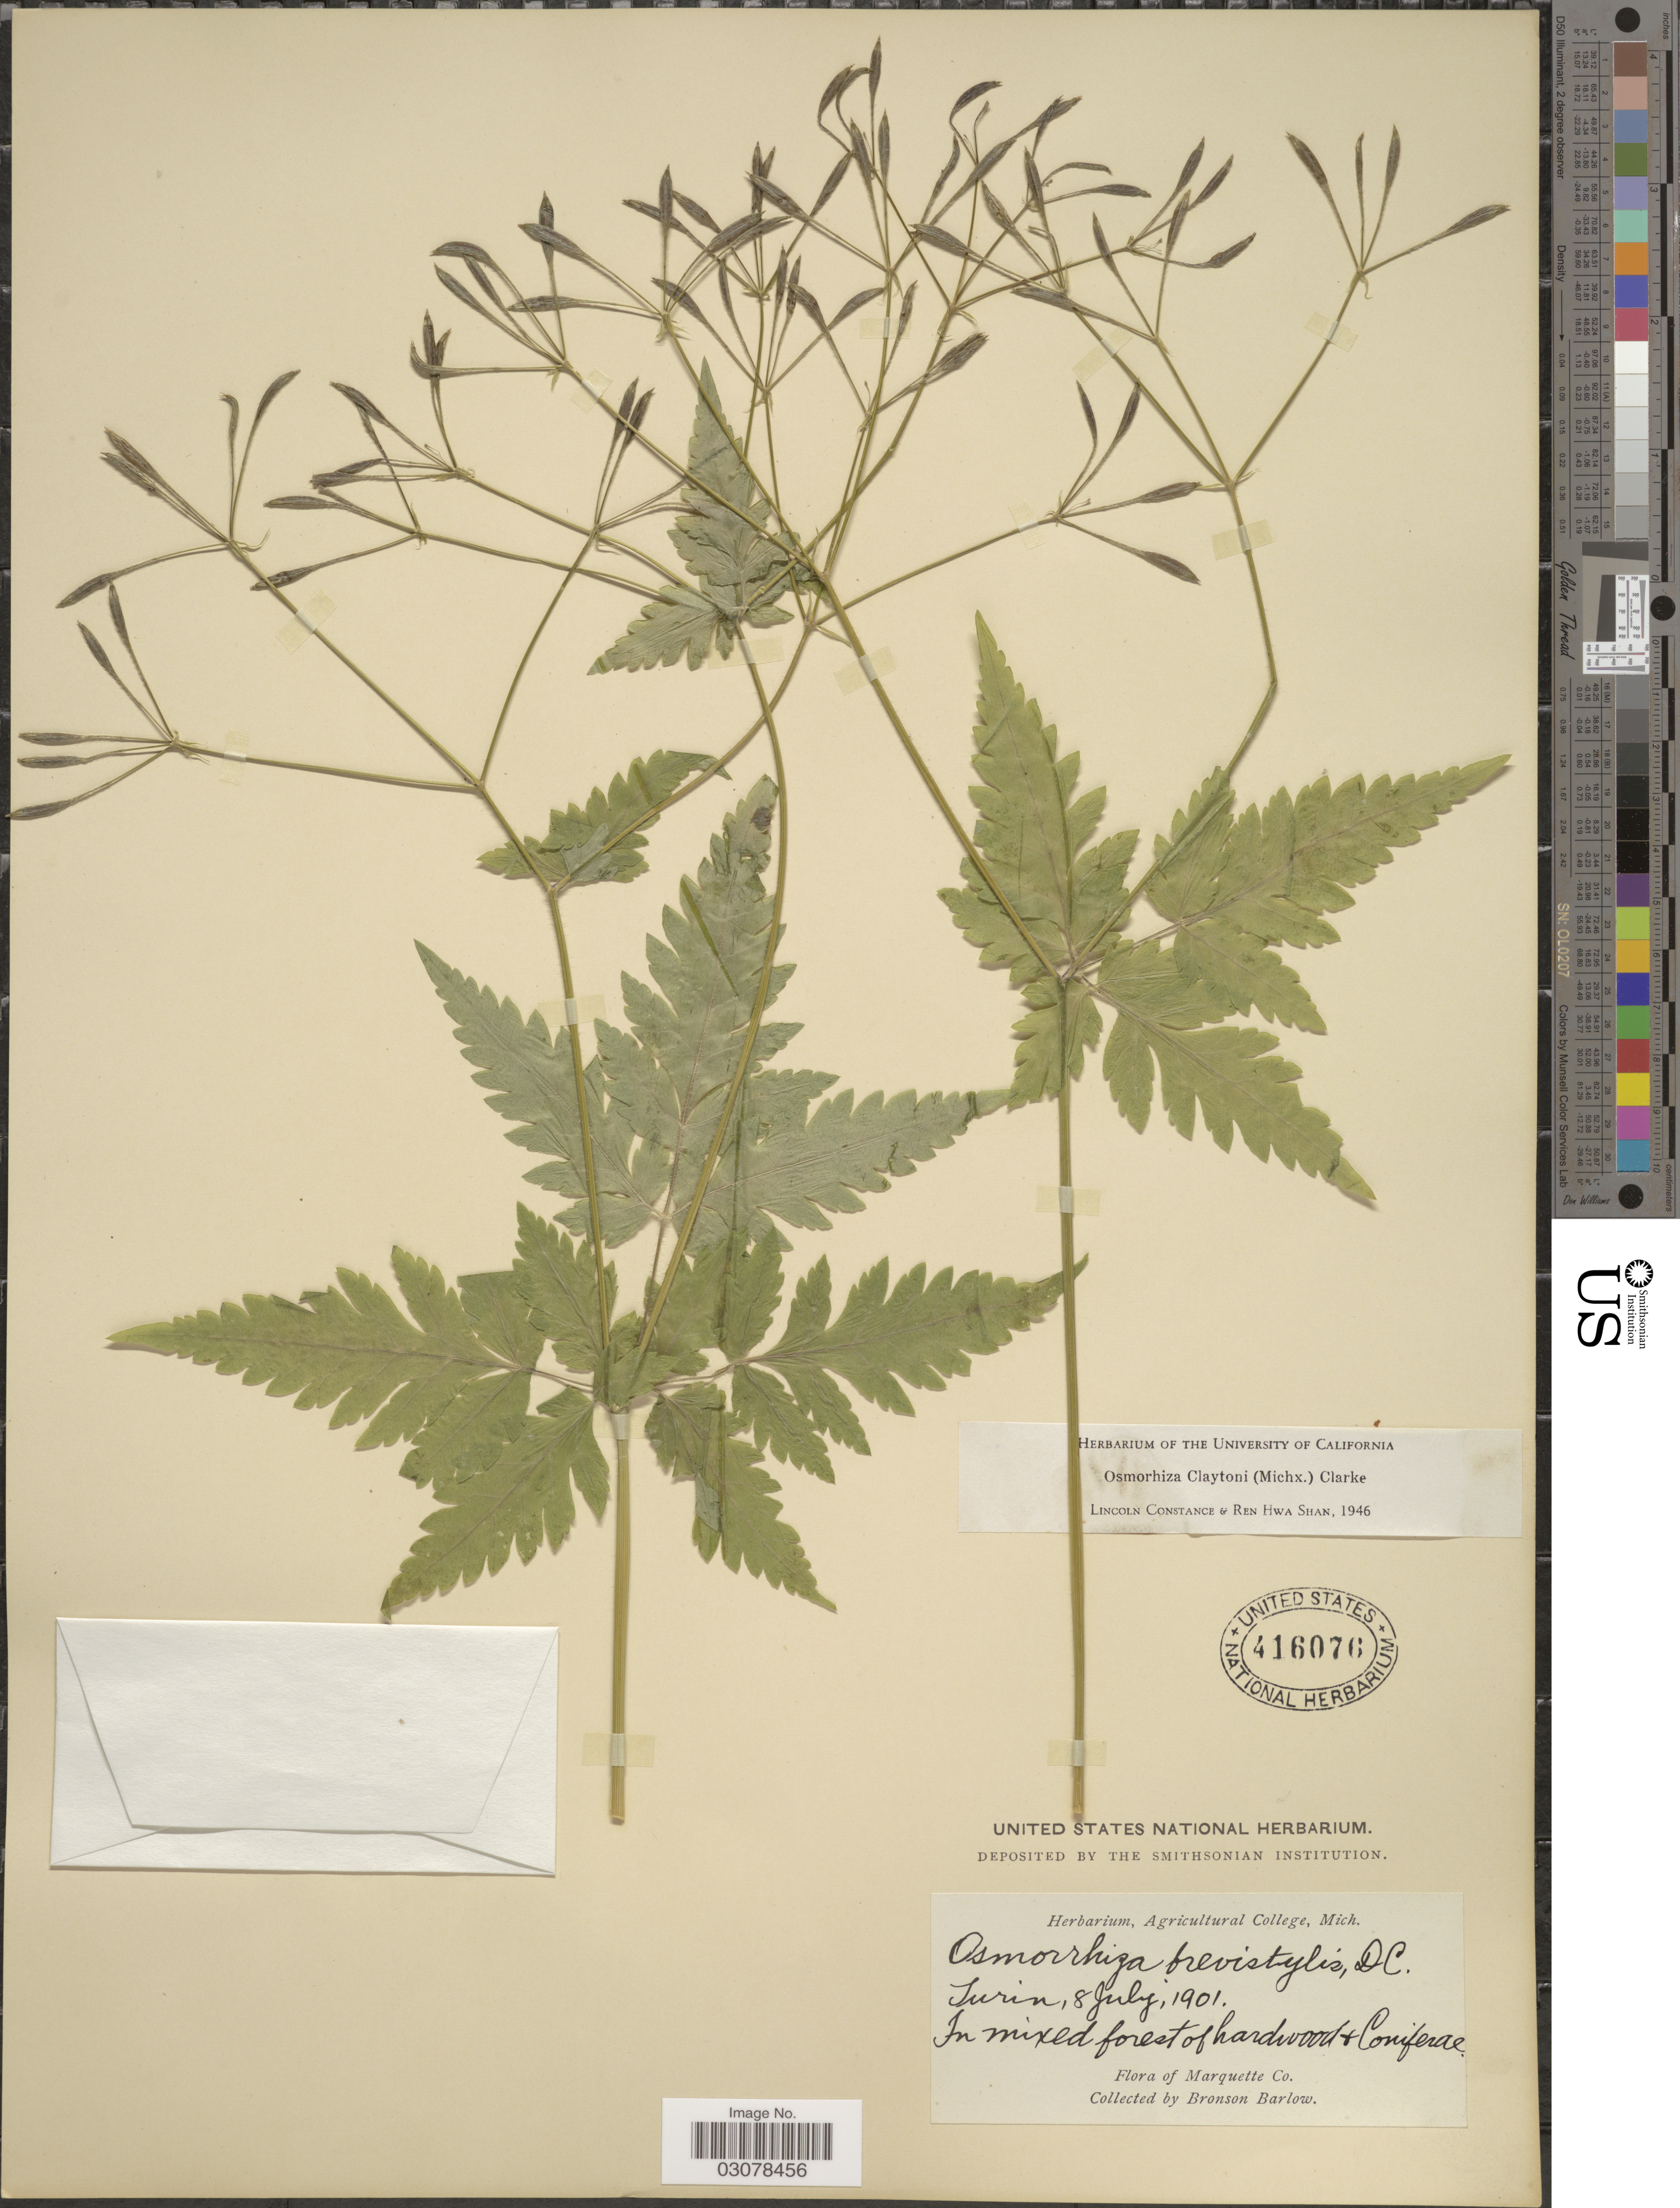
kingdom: Plantae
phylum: Tracheophyta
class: Magnoliopsida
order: Apiales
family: Apiaceae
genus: Osmorhiza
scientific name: Osmorhiza claytonii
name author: (Michx.) C.B. Clarke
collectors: Barlow, B.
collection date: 1901-07-08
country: United States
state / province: Michigan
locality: Turin. Marquette Co.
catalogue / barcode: US 416076